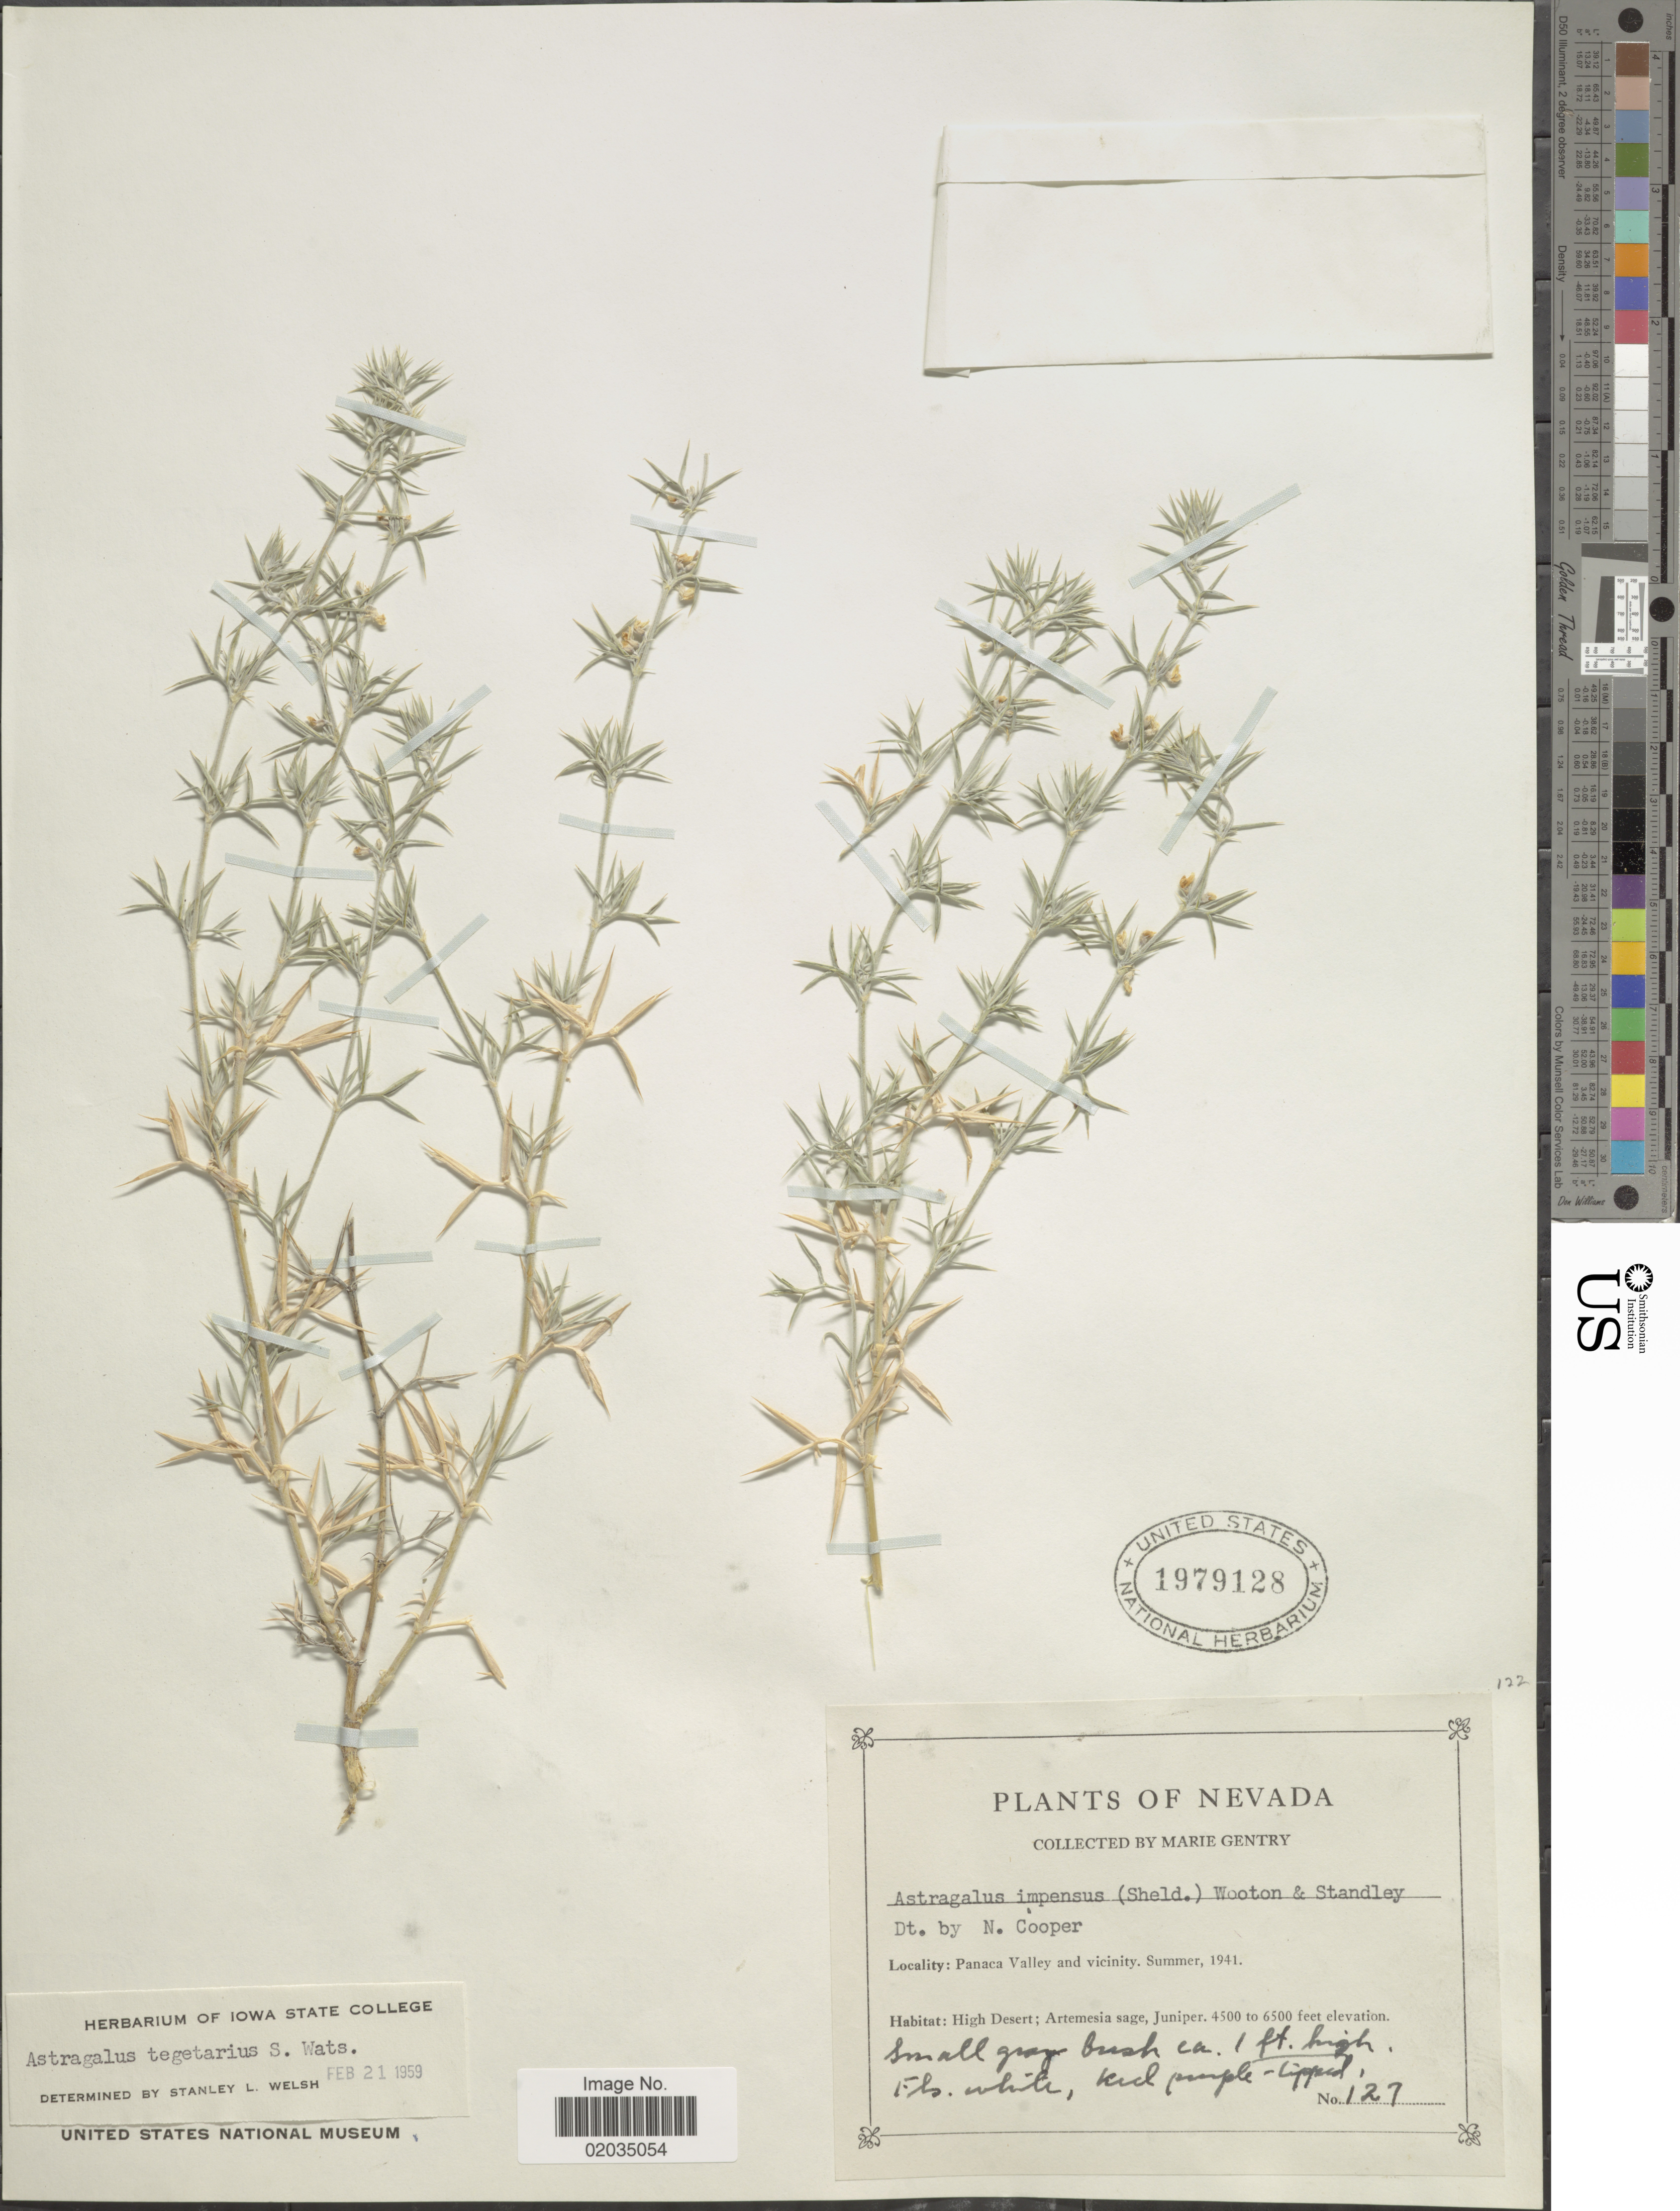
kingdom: Plantae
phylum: Tracheophyta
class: Magnoliopsida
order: Fabales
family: Fabaceae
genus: Astragalus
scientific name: Astragalus tegetarioides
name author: M.E. Jones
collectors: M. Gentry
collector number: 127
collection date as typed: Summer 1941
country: United States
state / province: Nevada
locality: Panaca Valley and vicinity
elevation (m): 1372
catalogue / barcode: US 1979128